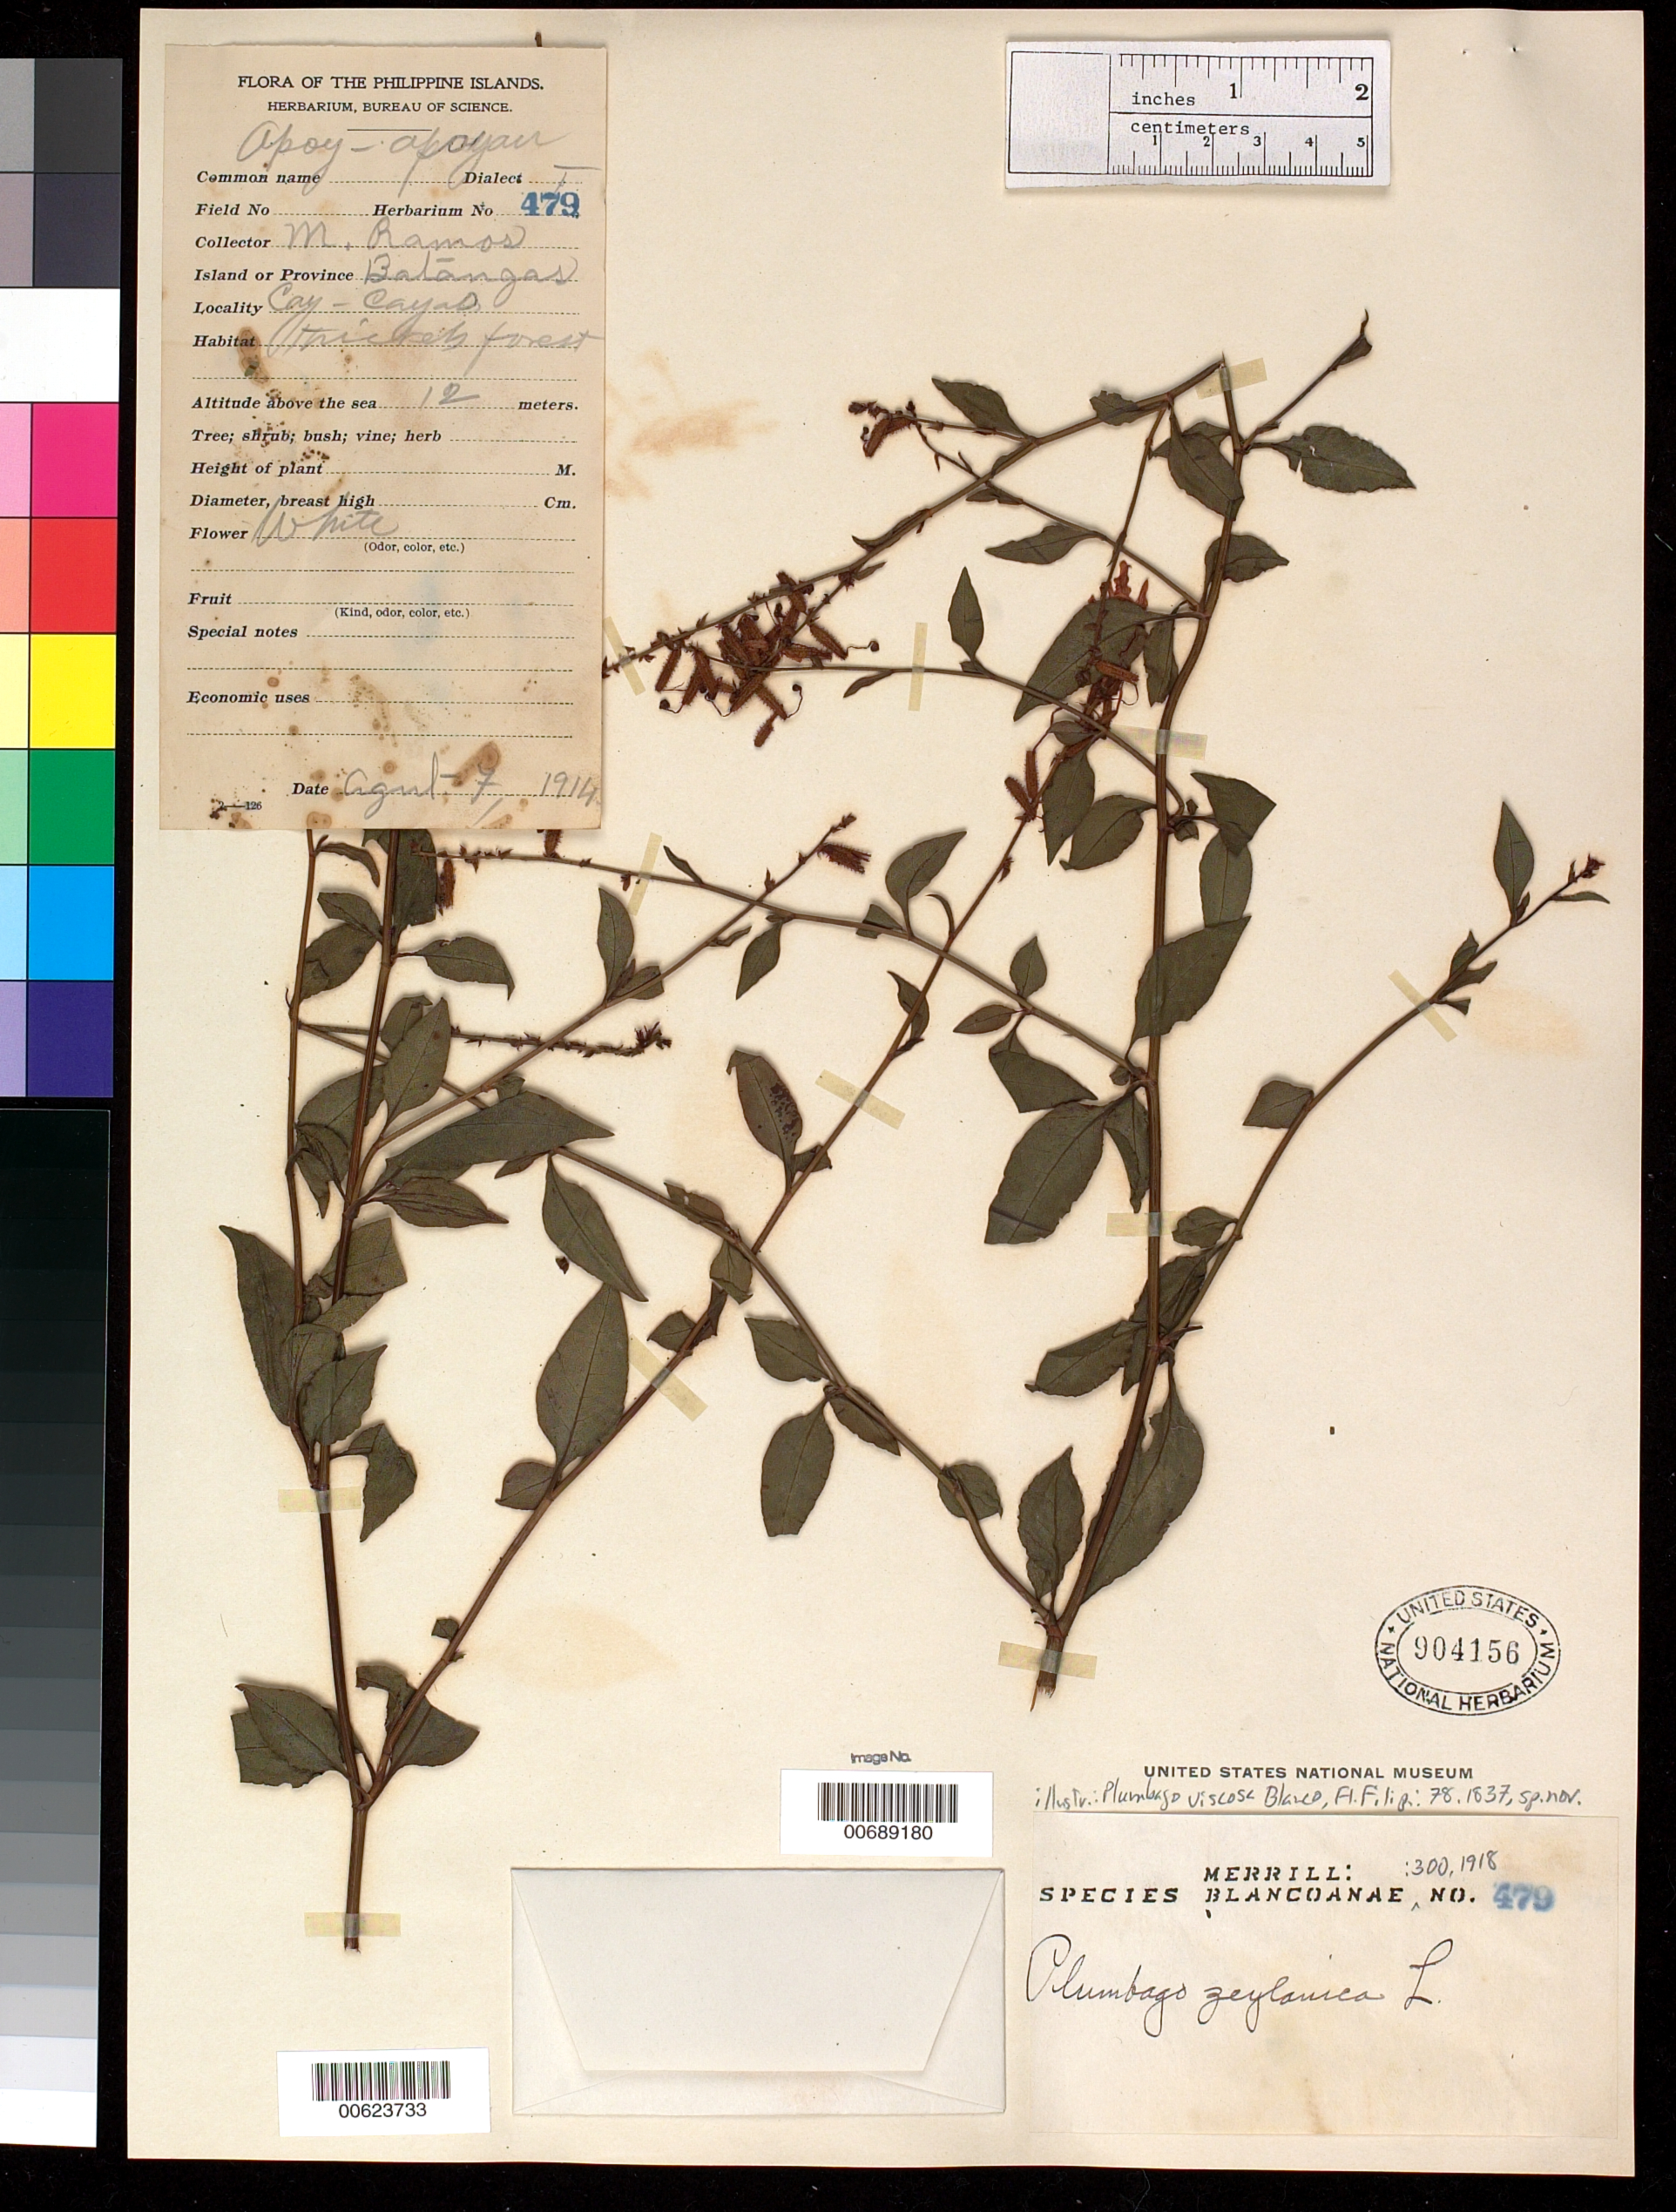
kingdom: Plantae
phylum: Tracheophyta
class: Magnoliopsida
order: Caryophyllales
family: Plumbaginaceae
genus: Plumbago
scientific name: Plumbago viscosa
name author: Blanco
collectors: M. Ramos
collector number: Sp. Blancoan. 0479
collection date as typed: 07 Apr 1914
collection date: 1914-04-07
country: Philippines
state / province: Calabarzon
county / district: Batangas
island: Luzon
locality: Balayan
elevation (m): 12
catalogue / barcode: US 904156